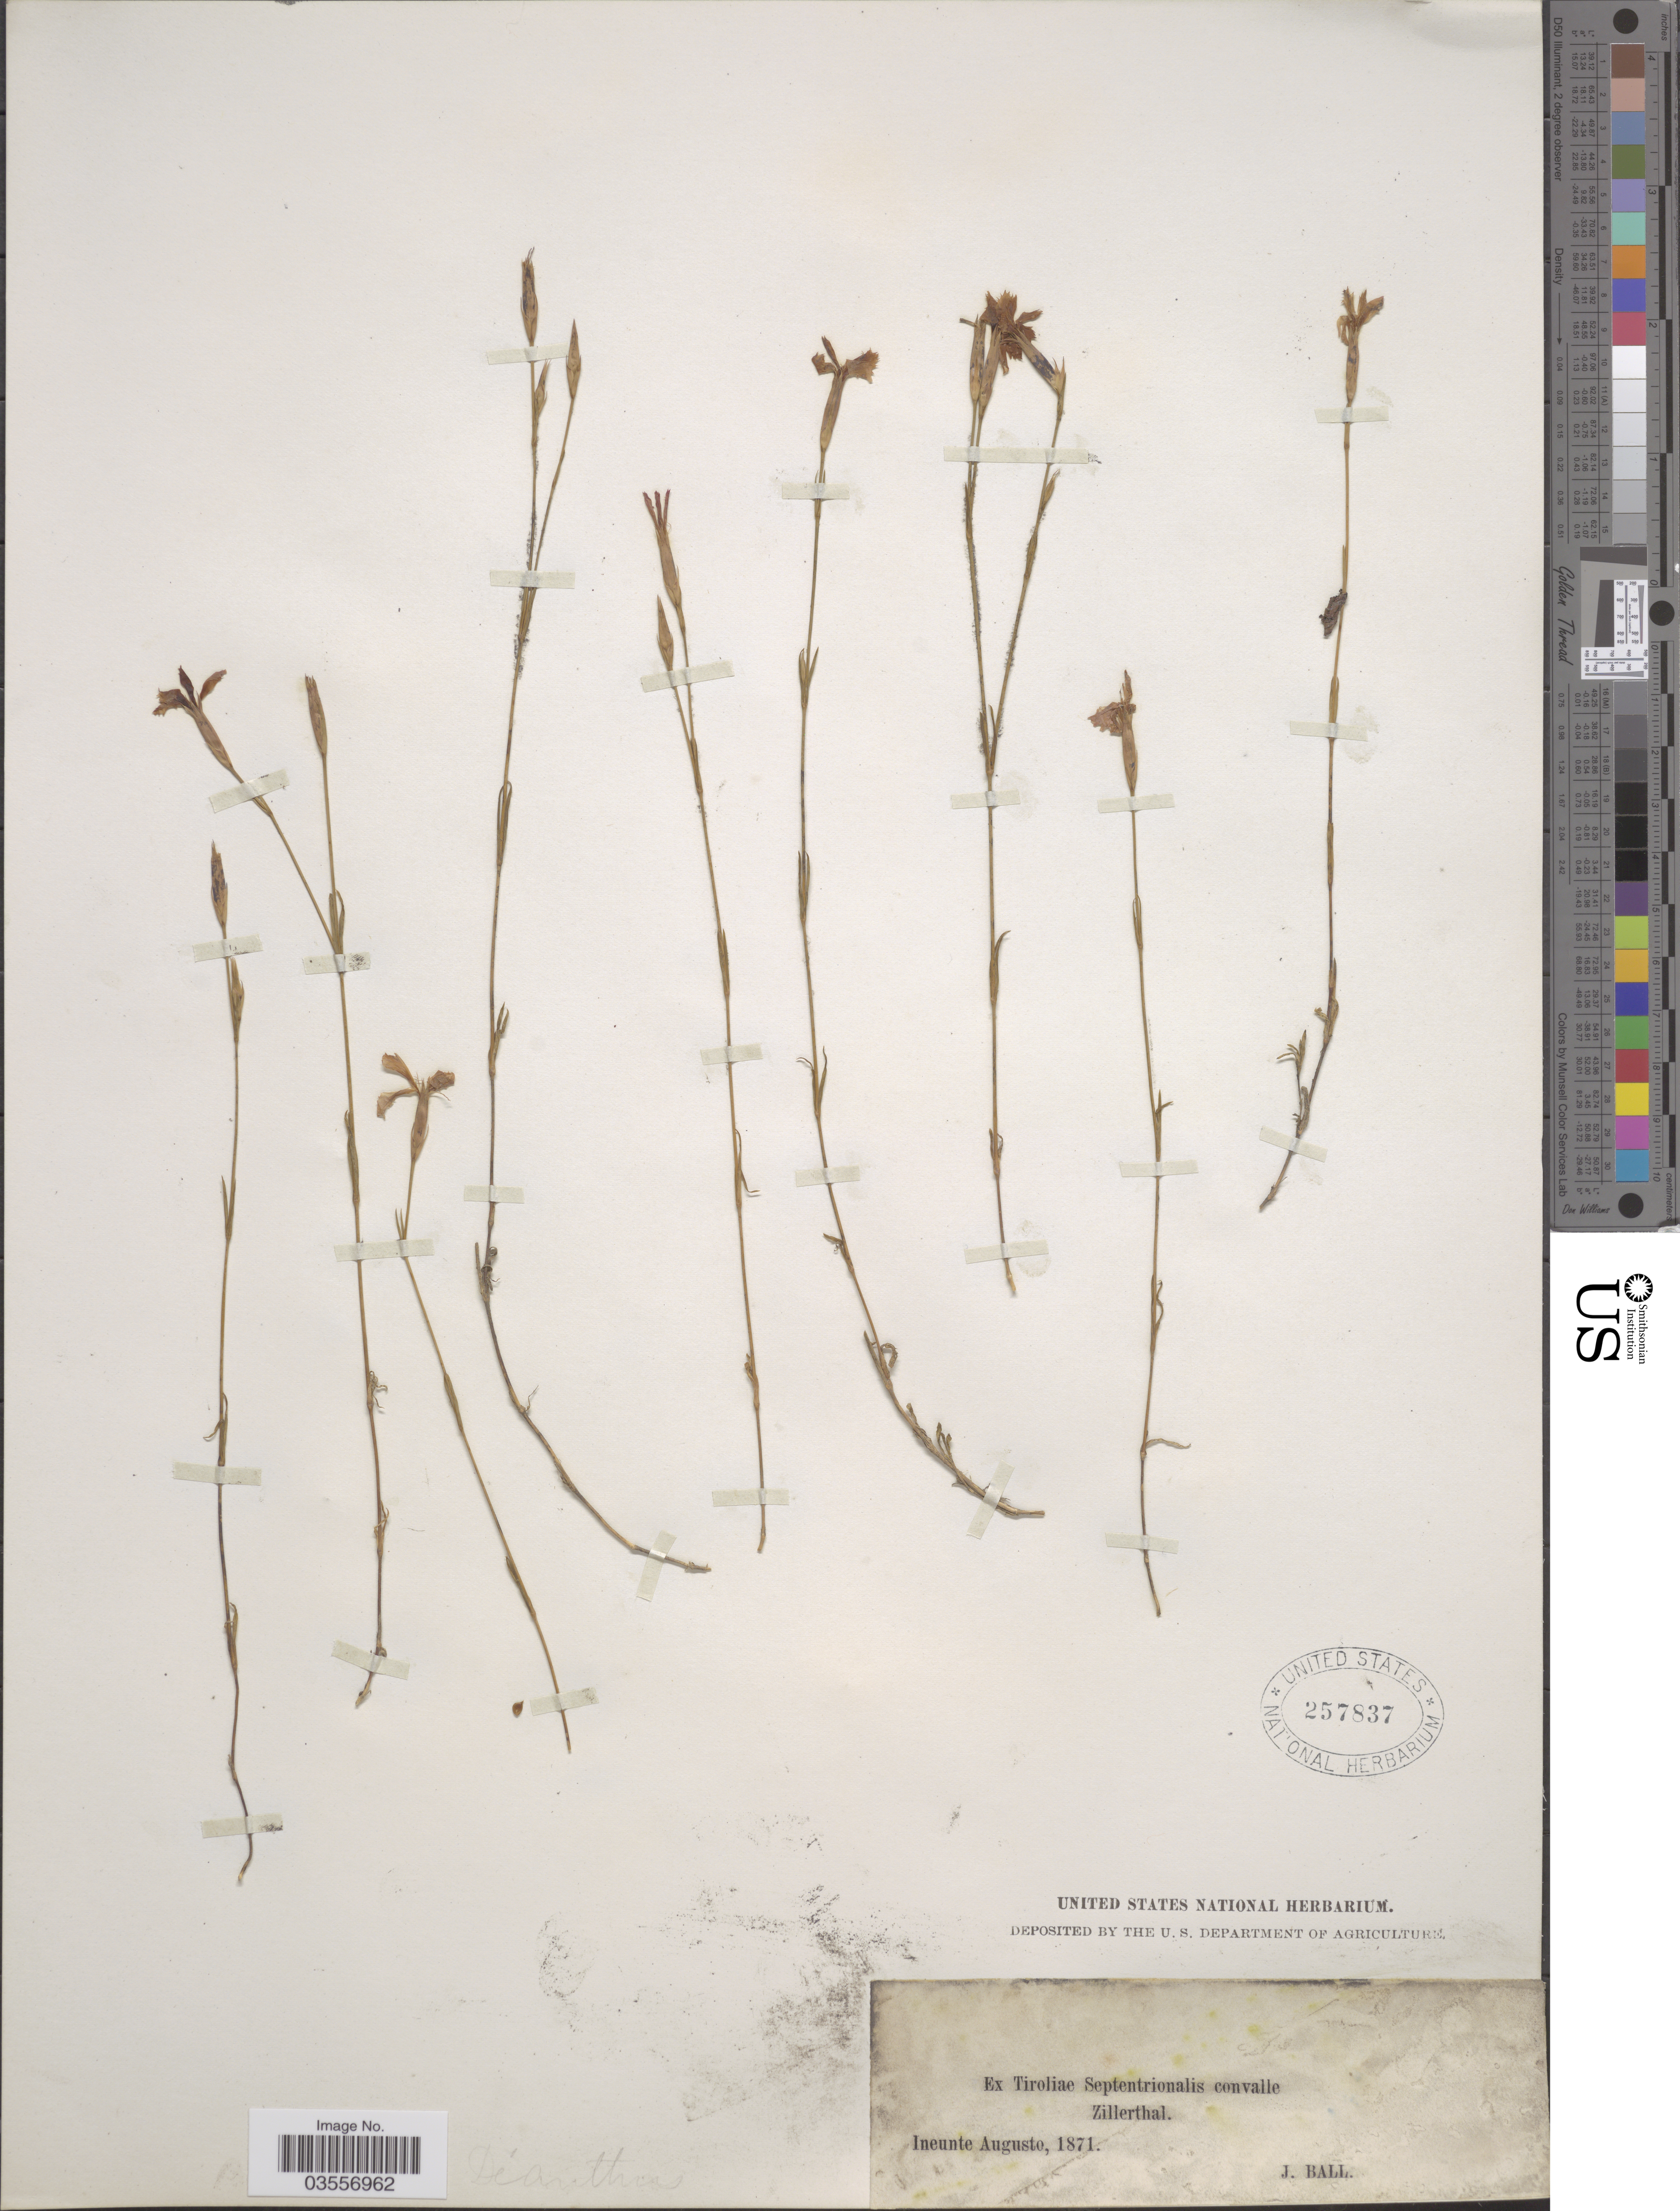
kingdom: Plantae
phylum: Tracheophyta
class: Magnoliopsida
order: Caryophyllales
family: Caryophyllaceae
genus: Dianthus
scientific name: Dianthus sp.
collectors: J. Ball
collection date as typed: Ineunte Augusto, 1871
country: Austria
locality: Ex Tiroliae Septentrionalis convalle Zillerthal.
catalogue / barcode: US 257837